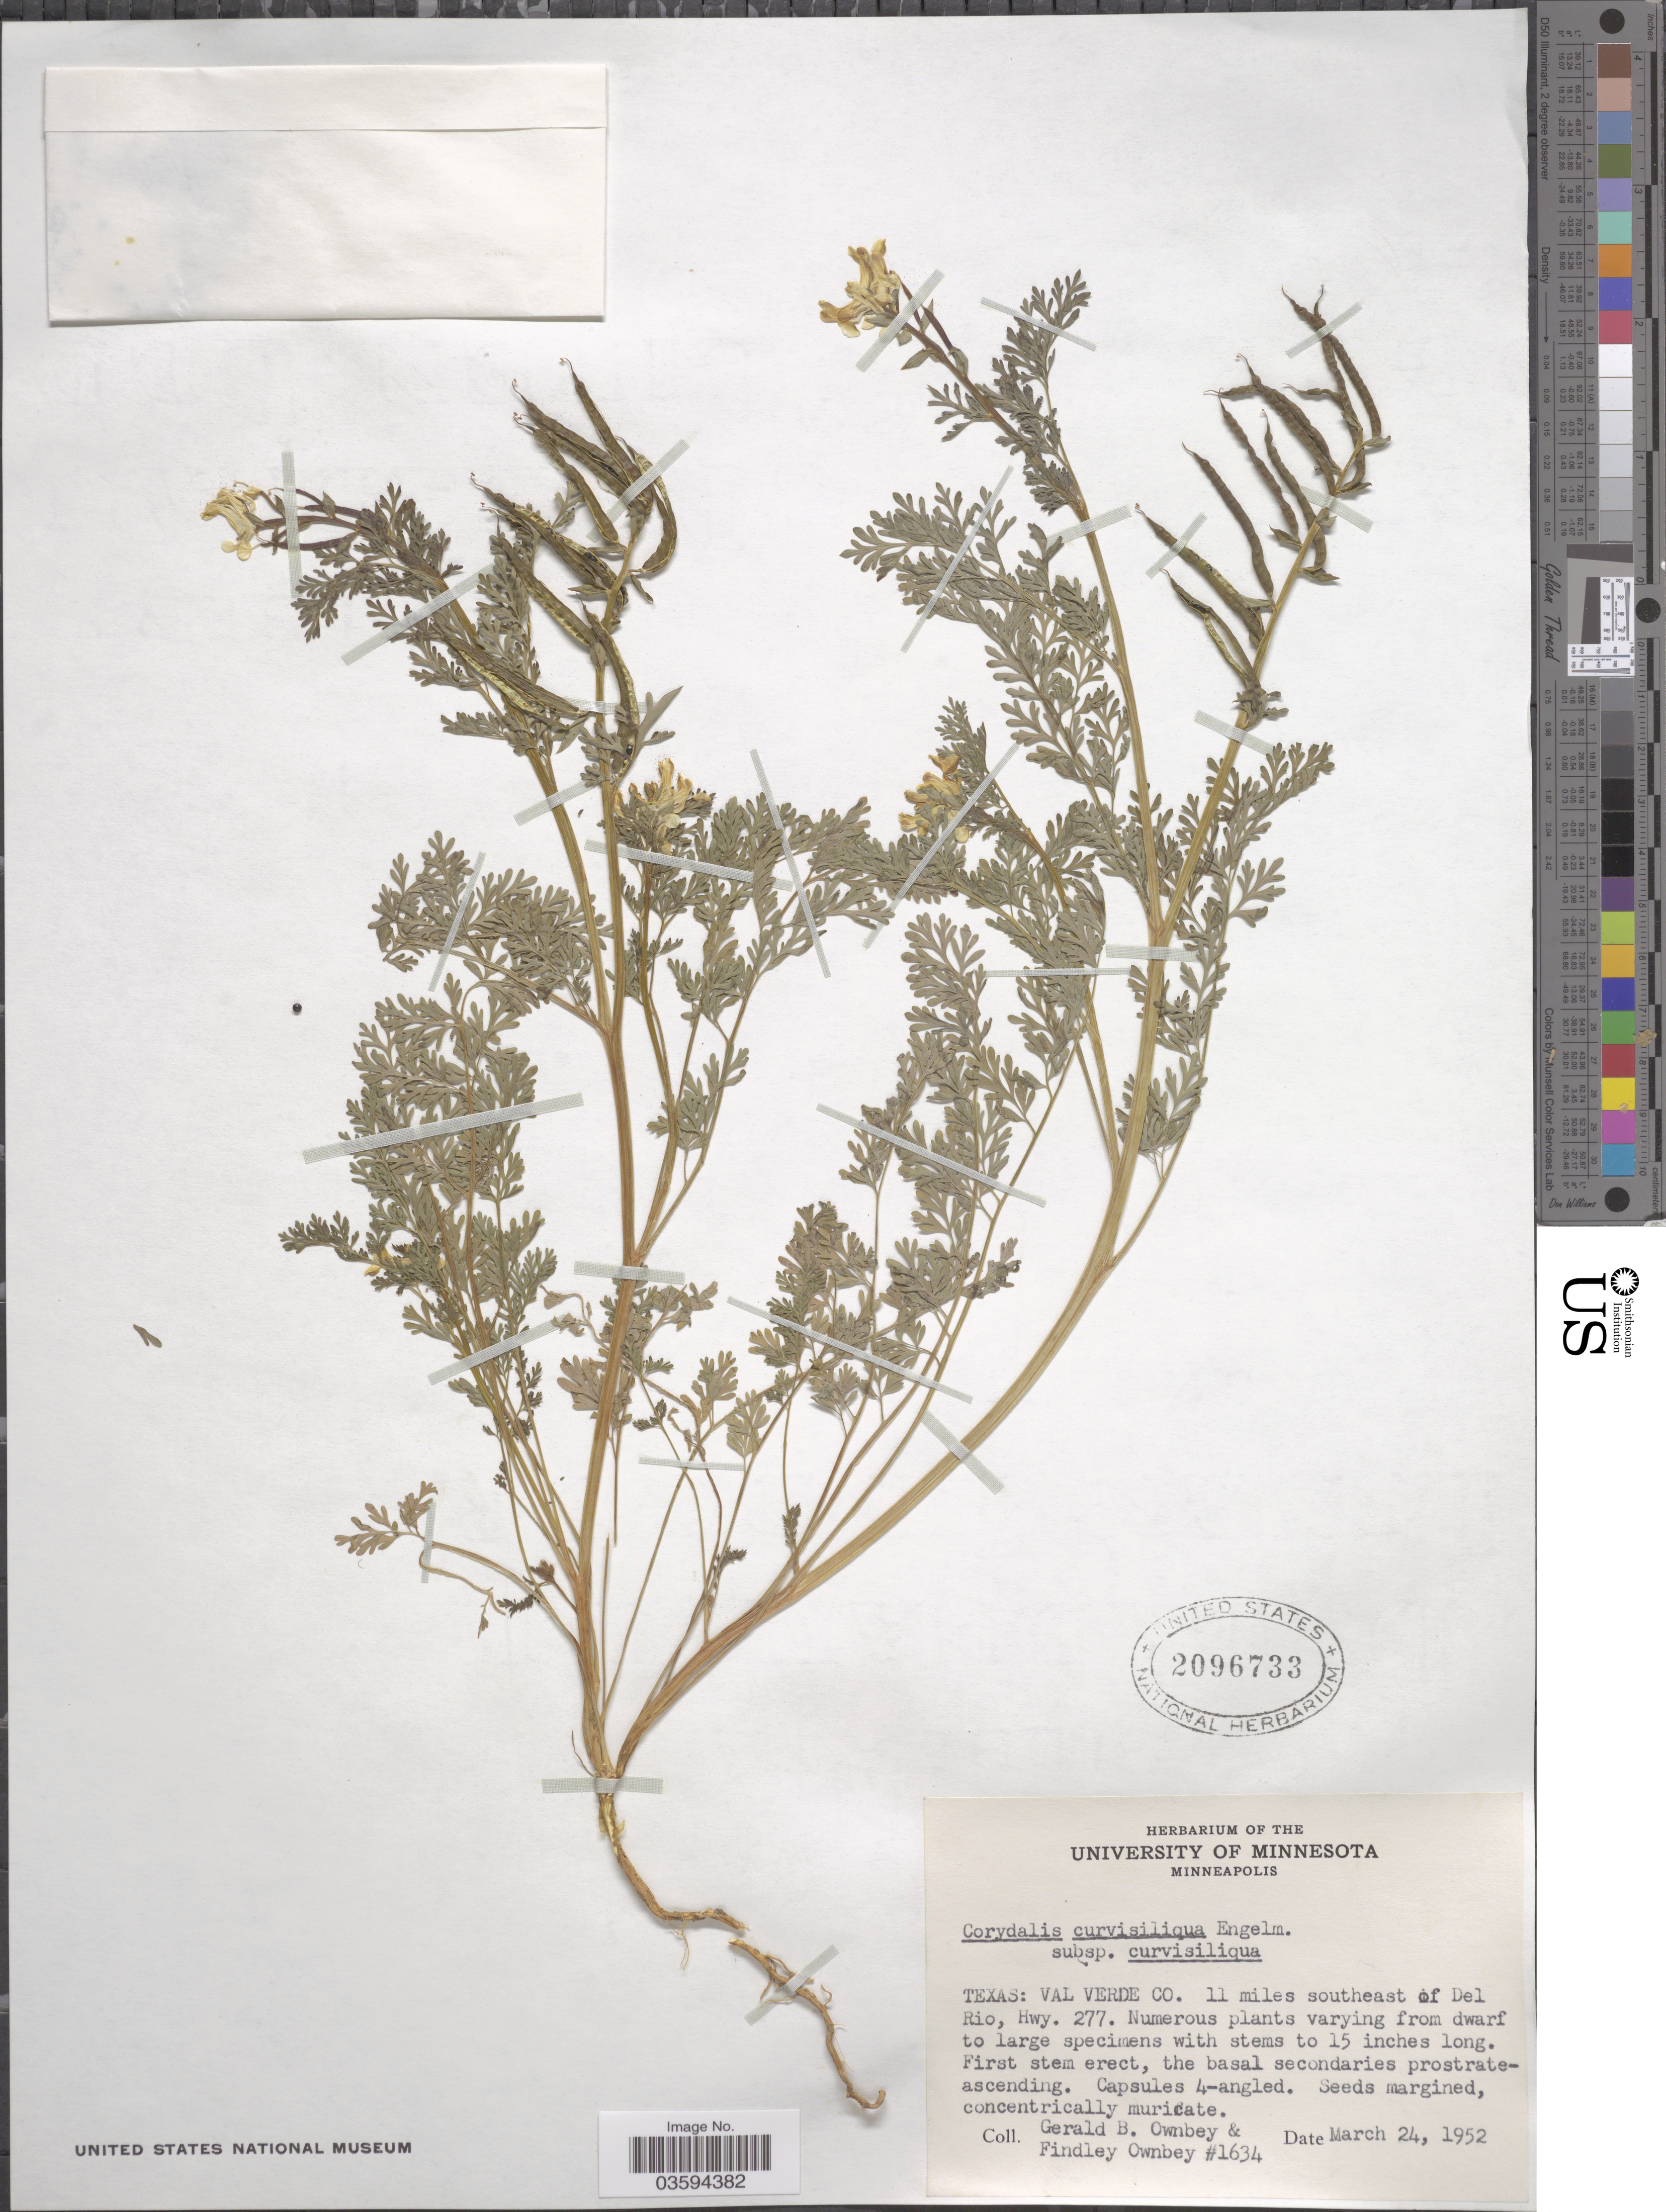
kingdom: Plantae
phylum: Tracheophyta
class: Magnoliopsida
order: Ranunculales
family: Papaveraceae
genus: Corydalis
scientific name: Corydalis curvisiliqua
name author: (A. Gray) Engelm. ex A. Gray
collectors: G. B. Ownbey & F. Ownbey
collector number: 1634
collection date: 1952-03-24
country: United States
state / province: Texas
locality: Val Verde Co. 11 miles southeast of Del Rio, Hwy. 277.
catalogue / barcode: US 2096733